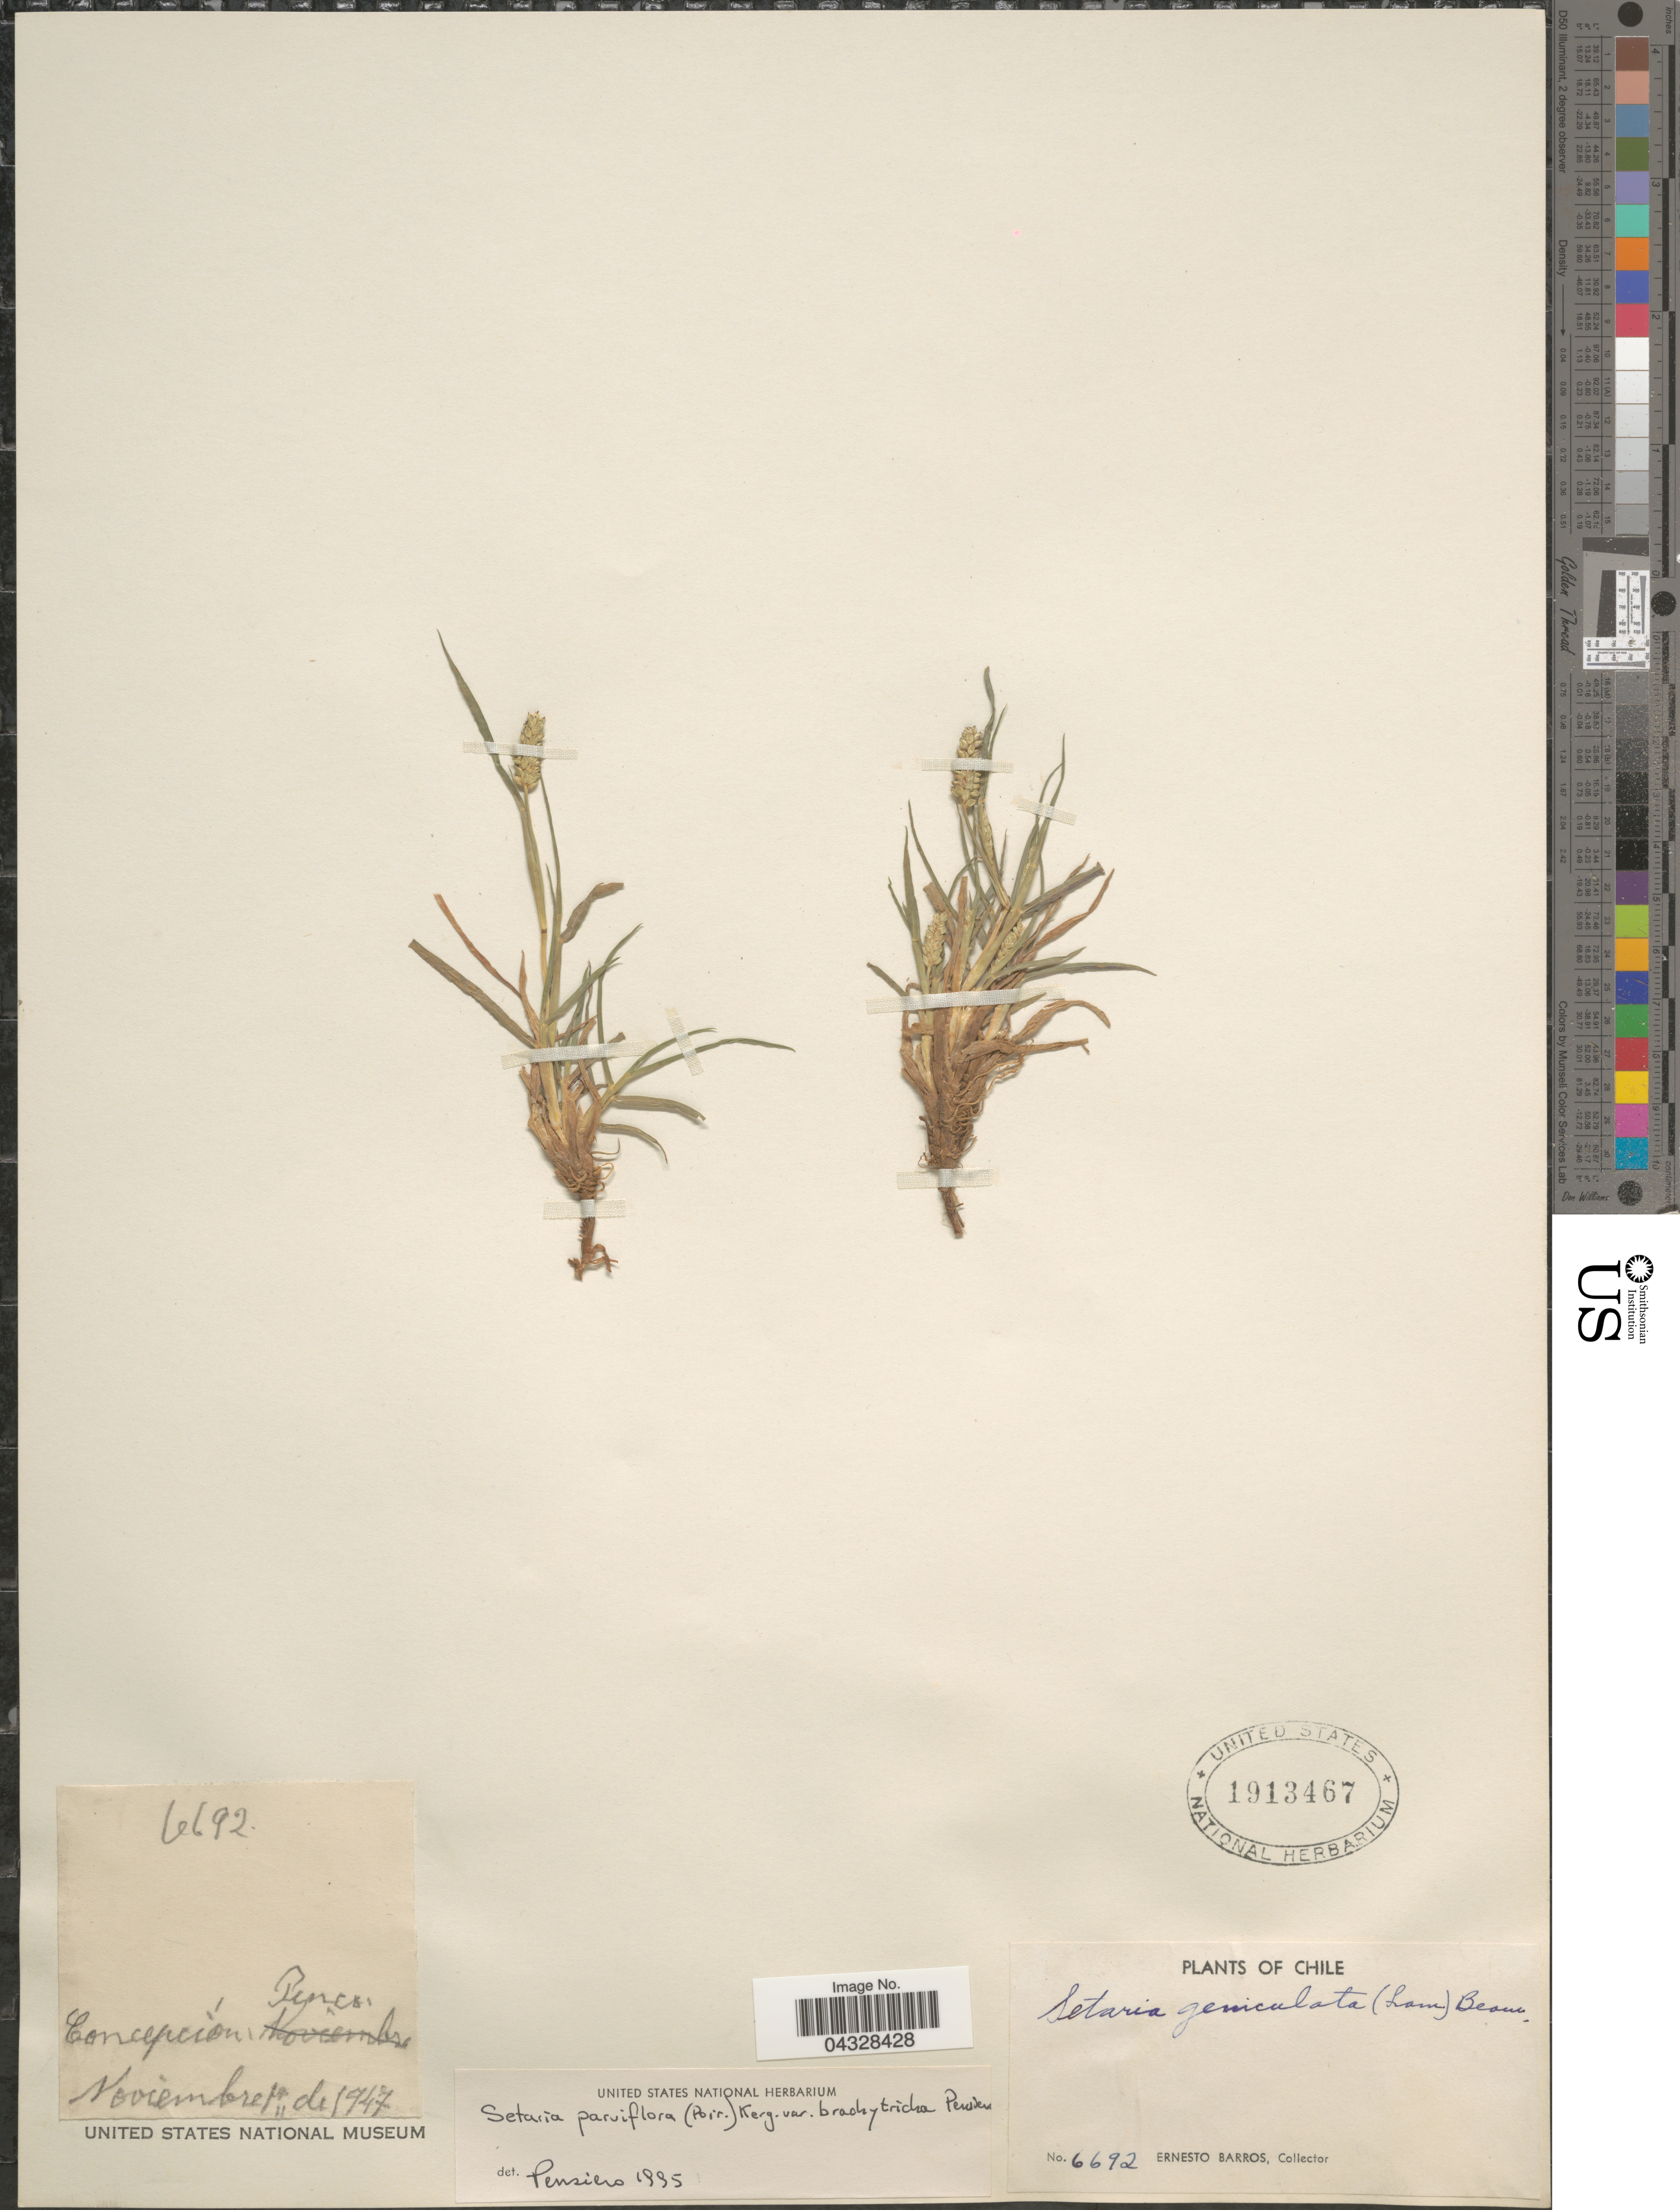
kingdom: Plantae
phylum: Tracheophyta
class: Liliopsida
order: Poales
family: Poaceae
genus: Setaria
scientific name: Setaria parviflora var. brachytricha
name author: Pensiero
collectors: E. Barros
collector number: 6692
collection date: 1947-11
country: Chile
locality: Concepción Penco.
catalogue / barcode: US 1913467